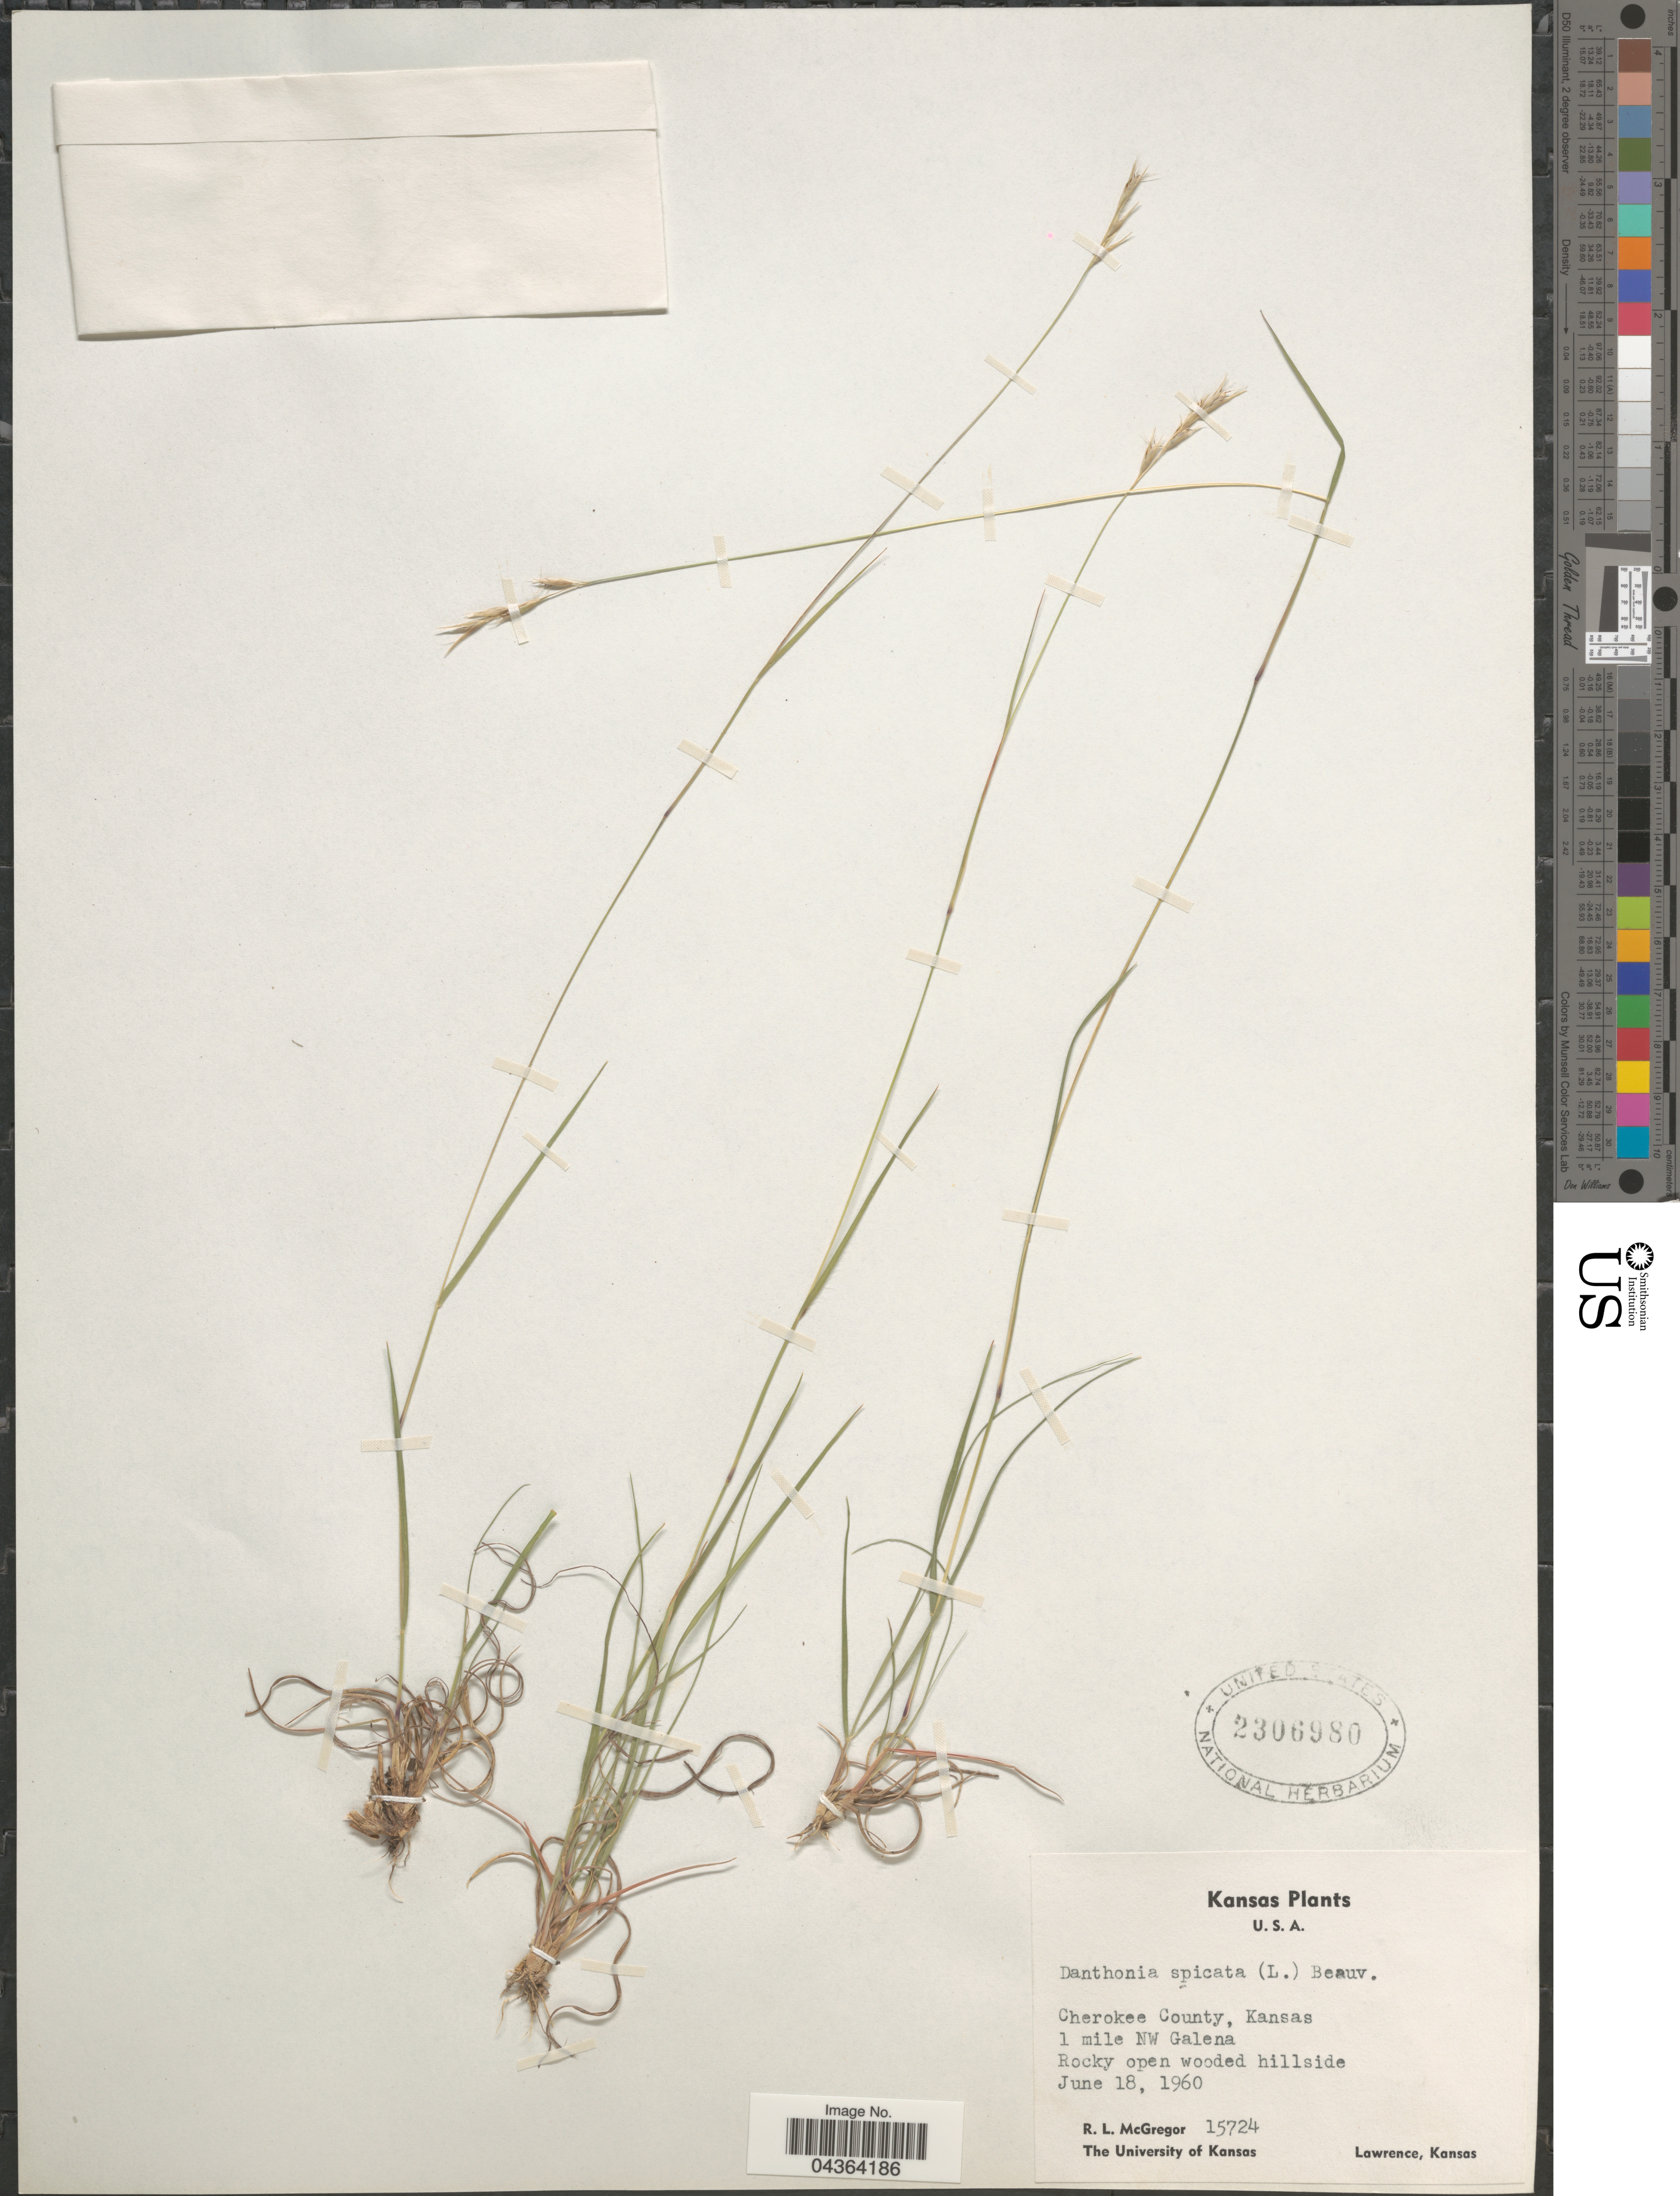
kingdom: Plantae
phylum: Tracheophyta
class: Liliopsida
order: Poales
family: Poaceae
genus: Danthonia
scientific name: Danthonia spicata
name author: (L.) P. Beauv. ex Roem. & Schult.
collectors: R. McGregor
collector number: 15724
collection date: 1960-06-18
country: United States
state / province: Kansas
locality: Cherokee County. 1 miles NW Galena.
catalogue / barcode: US 2306980